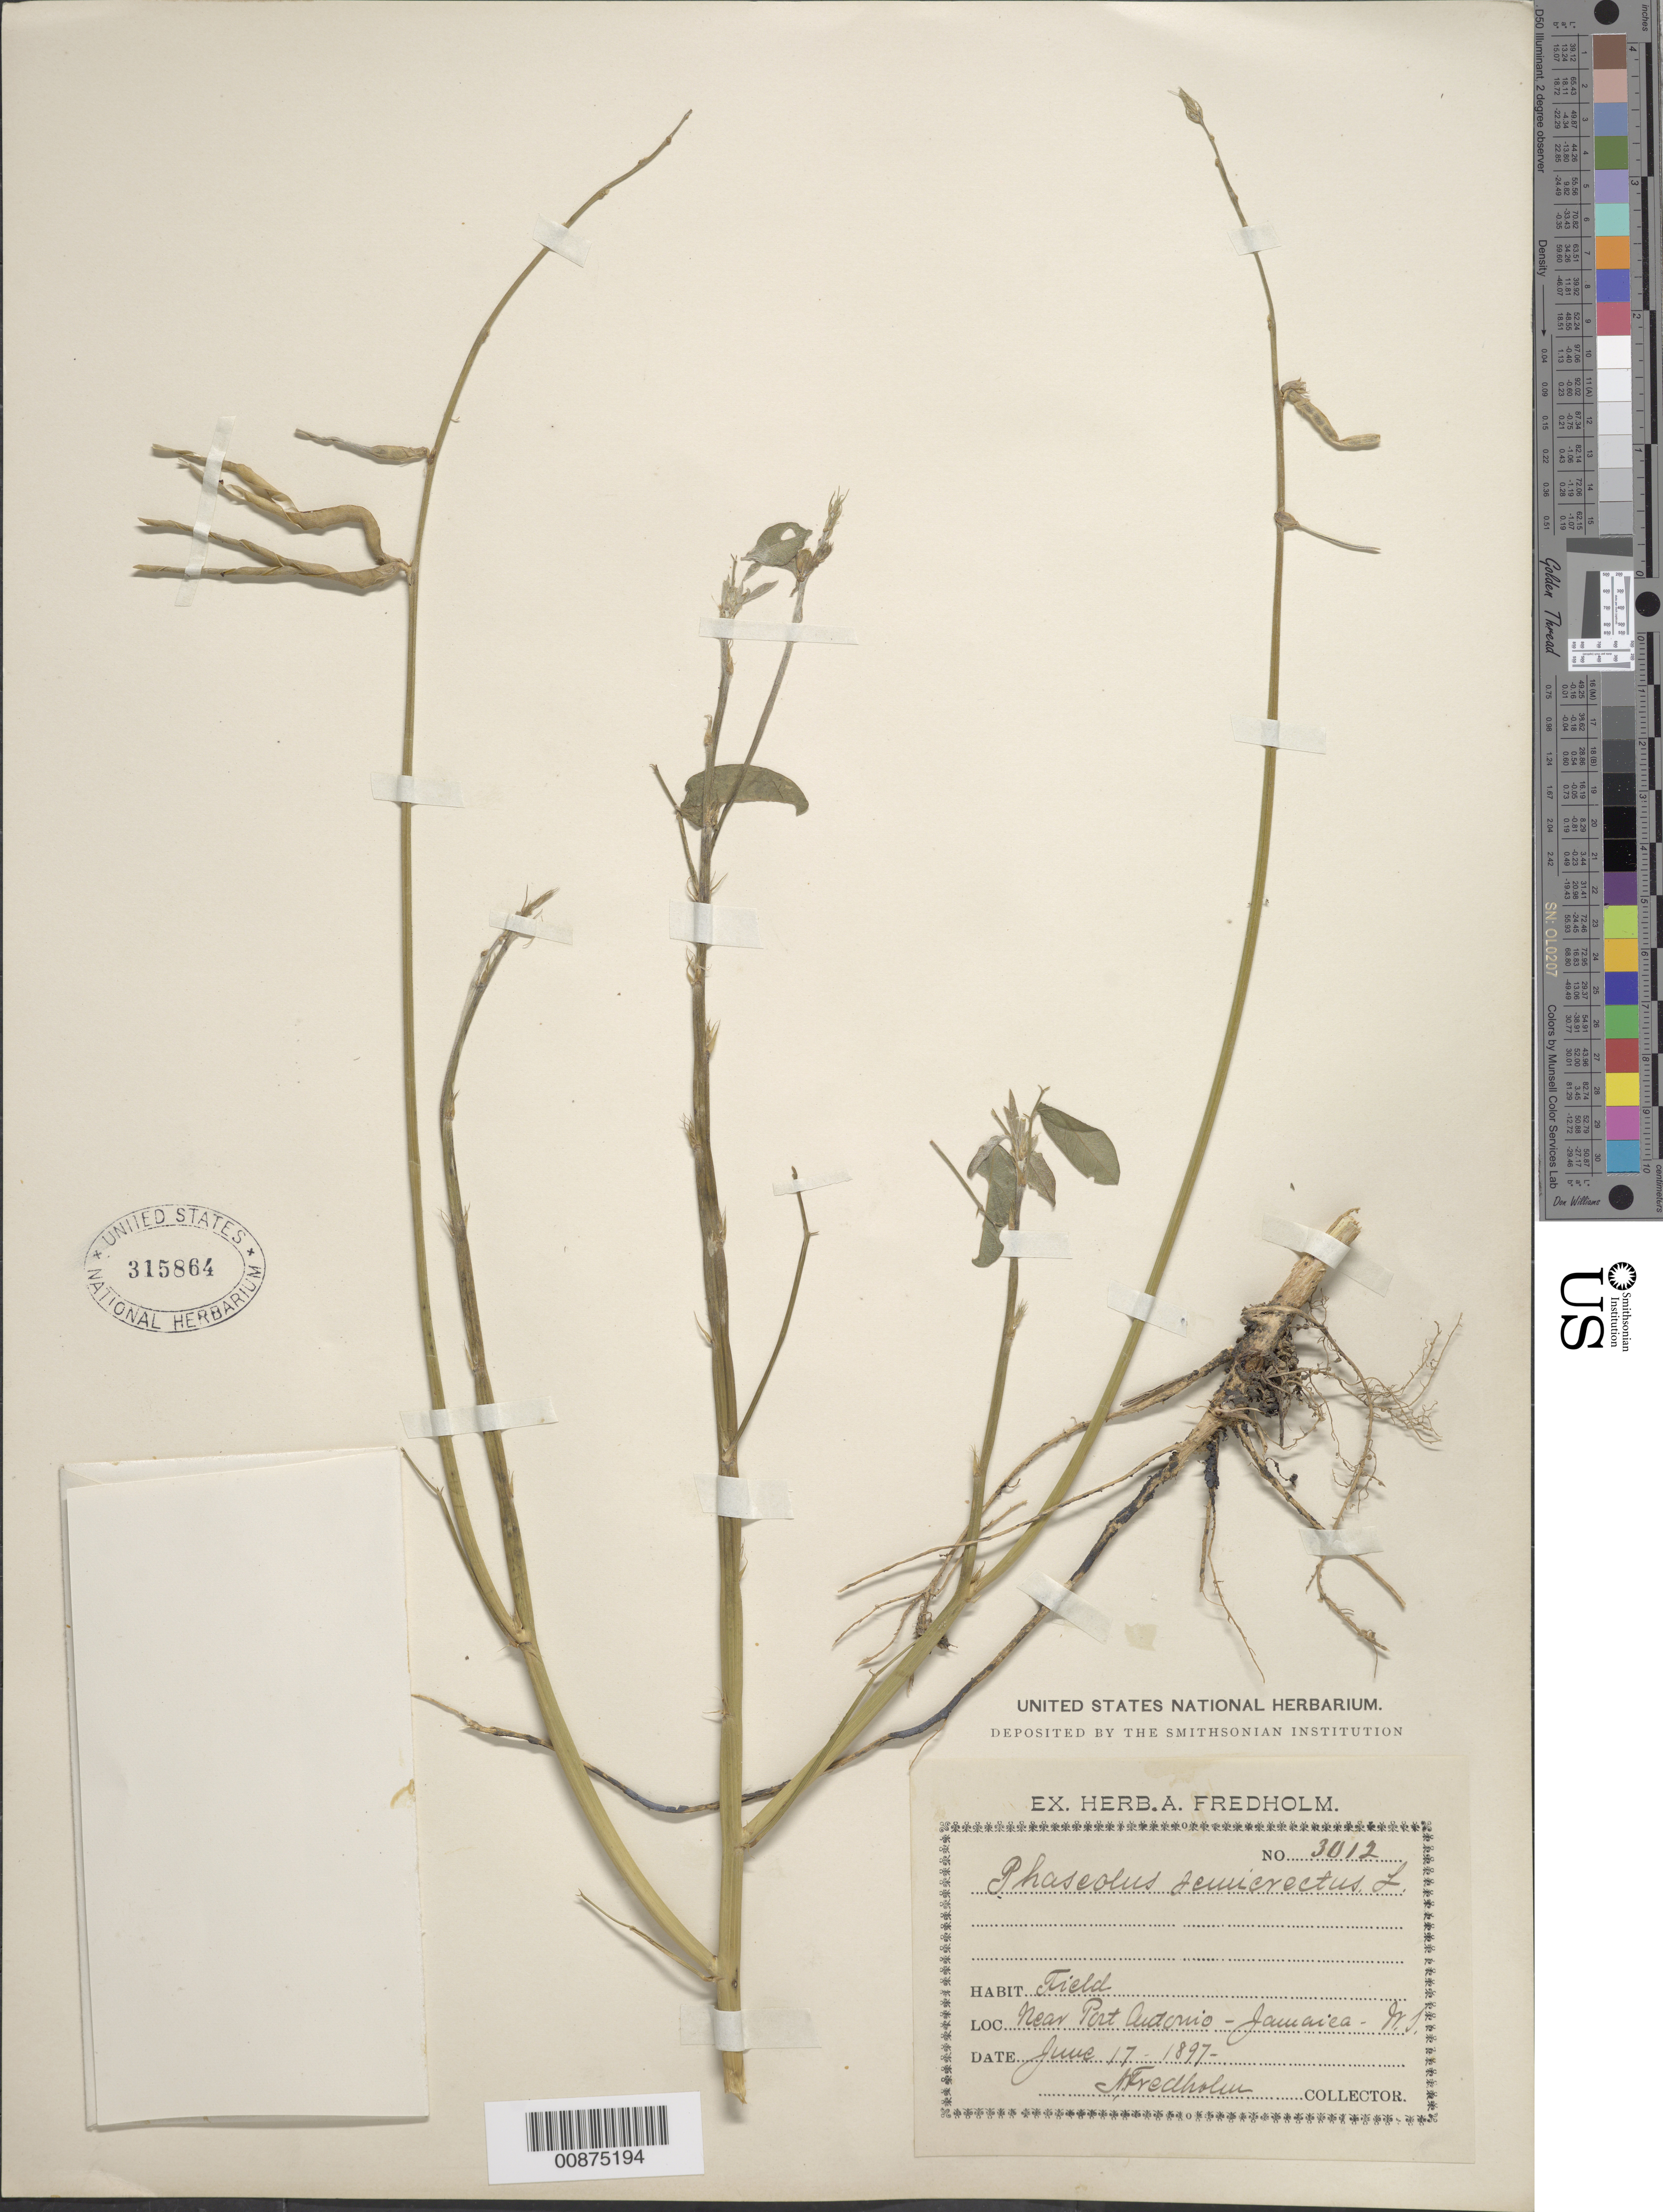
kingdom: Plantae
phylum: Tracheophyta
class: Magnoliopsida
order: Fabales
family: Fabaceae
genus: Macroptilium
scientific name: Macroptilium lathyroides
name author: (L.) Urb.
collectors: A. Fredholm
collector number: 3012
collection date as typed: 17 Jun 1897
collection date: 1897-06-17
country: Jamaica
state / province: Portland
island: Jamaica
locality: Near Port Antonio.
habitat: Field.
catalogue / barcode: US 315864